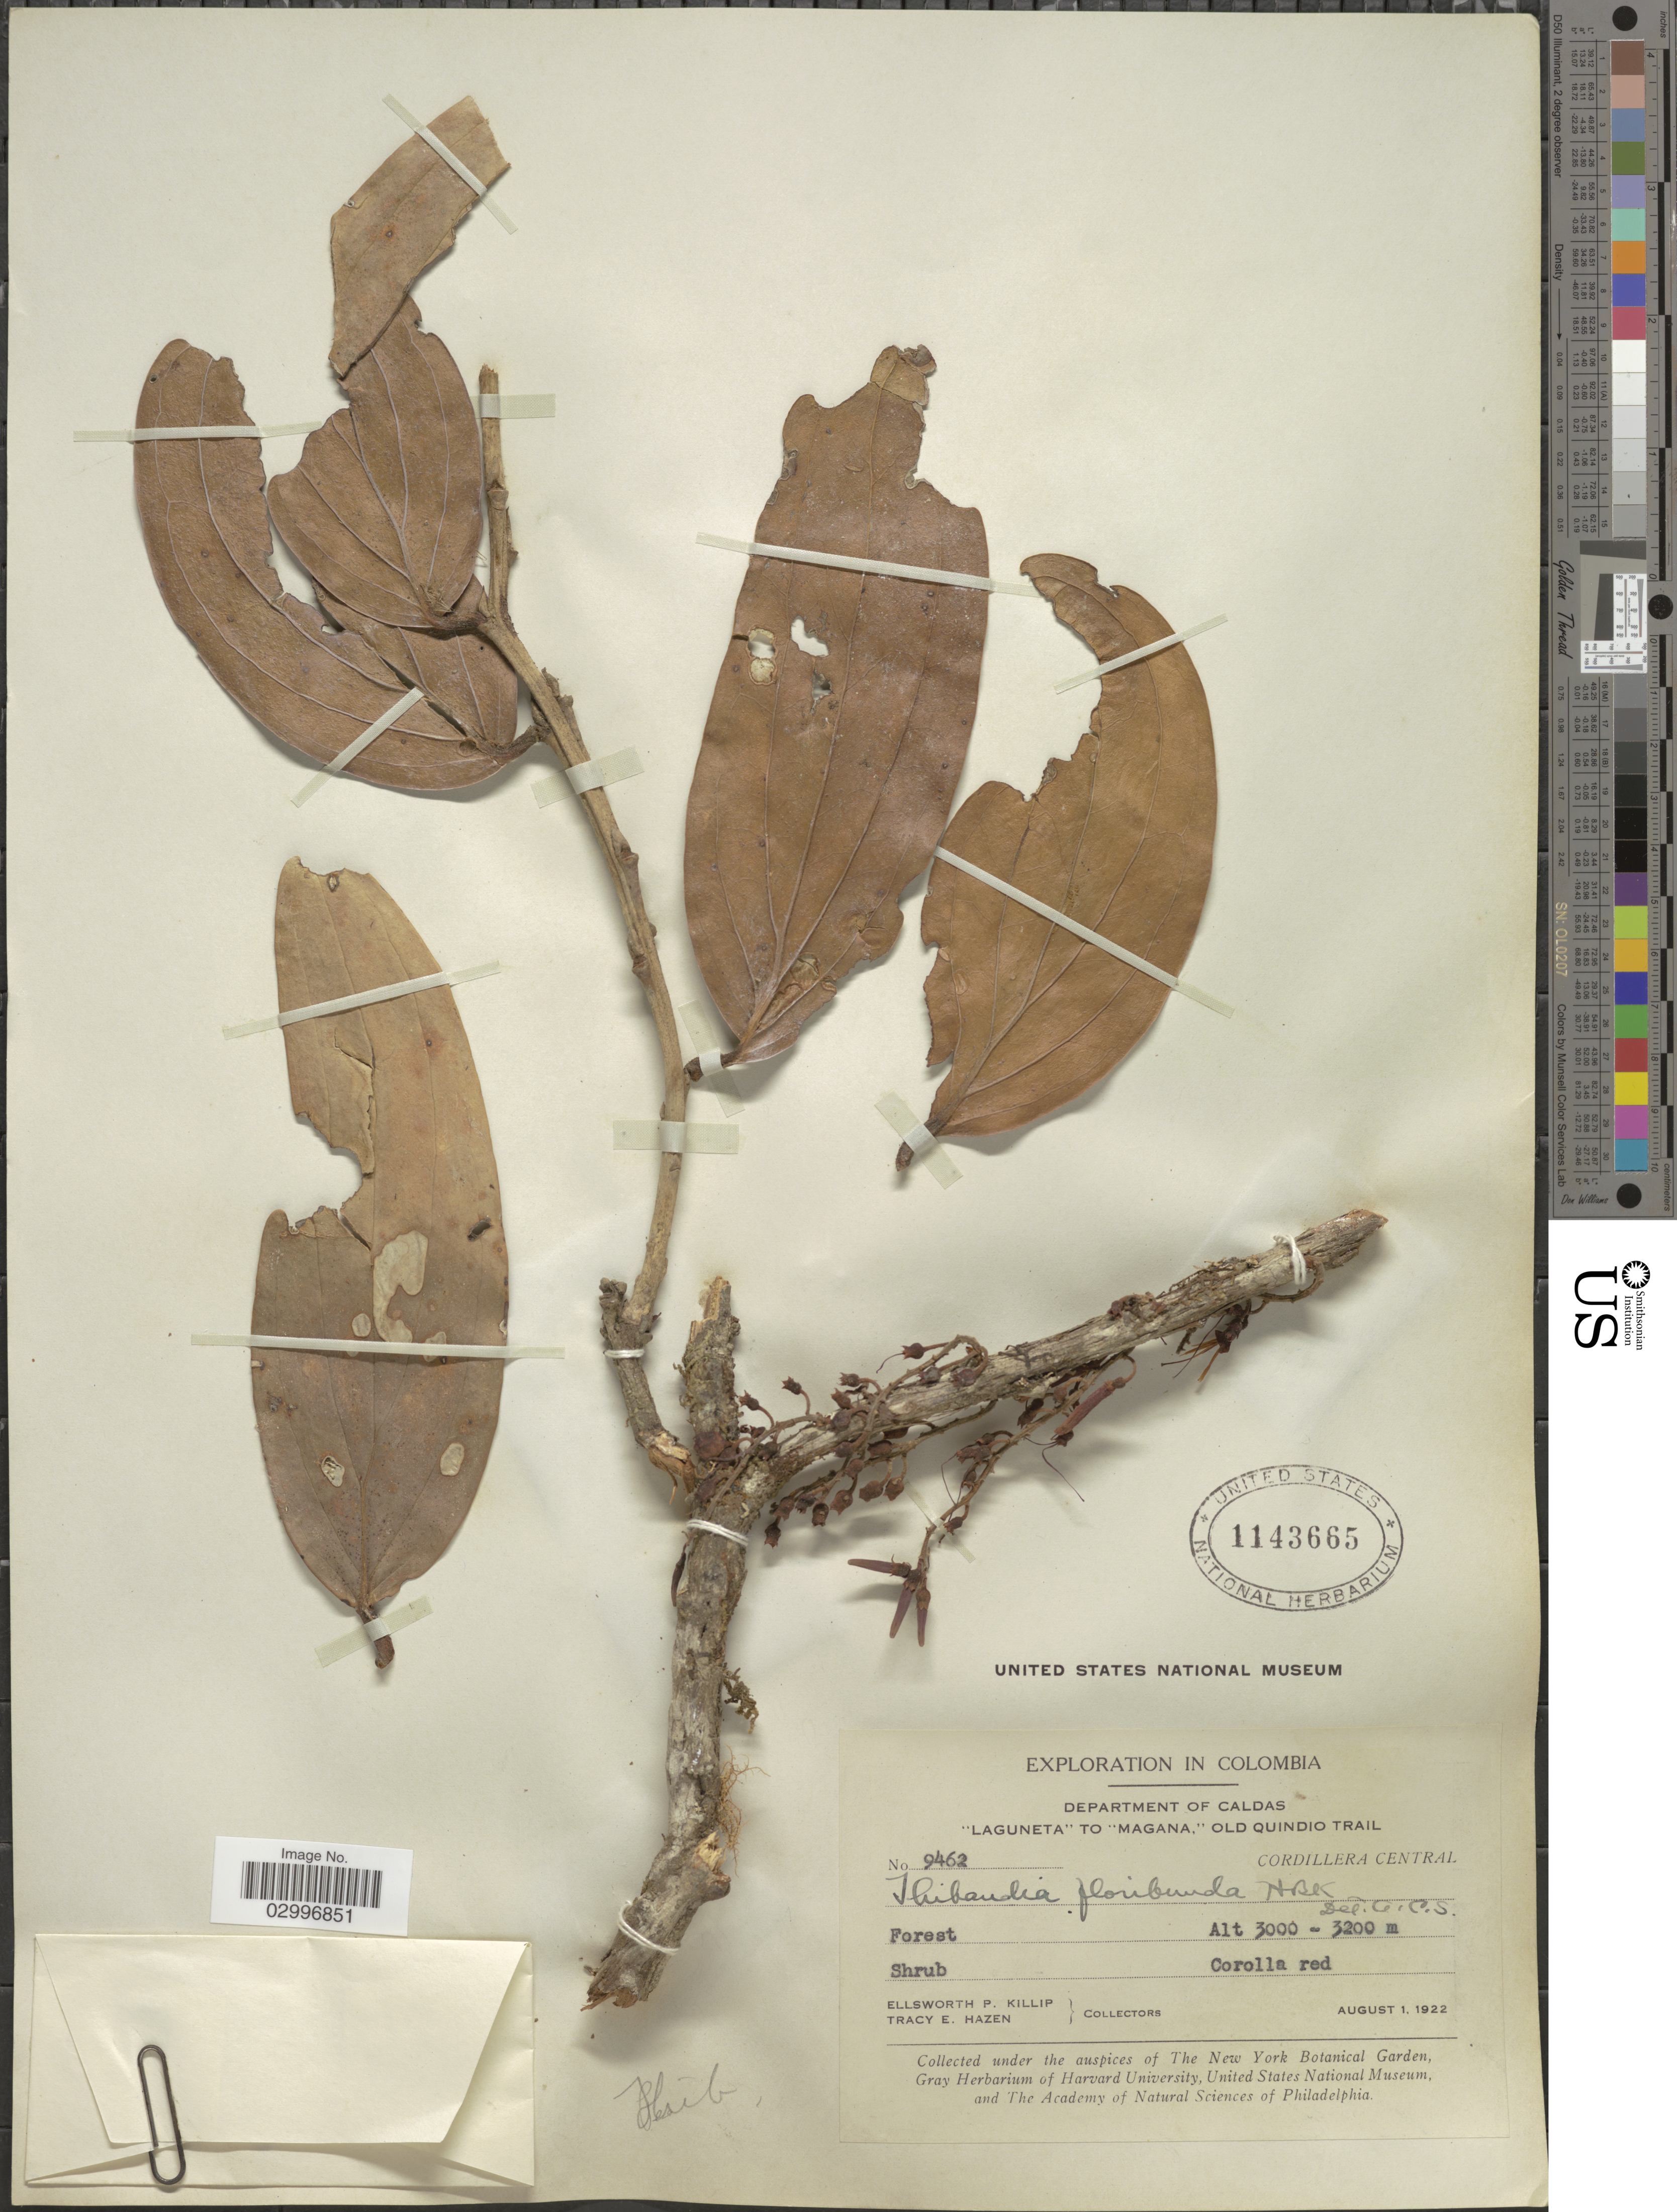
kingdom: Plantae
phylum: Tracheophyta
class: Magnoliopsida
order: Ericales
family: Ericaceae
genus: Thibaudia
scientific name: Thibaudia floribunda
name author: Kunth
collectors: E. P. Killip & T. E. Hazen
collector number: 9462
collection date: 1922-08-01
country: Colombia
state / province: Caldas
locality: Department of Caldas, "Laguneta"to "Magana," old Quindio trail, Cordillera Central.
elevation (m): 3000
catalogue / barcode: US 1143665